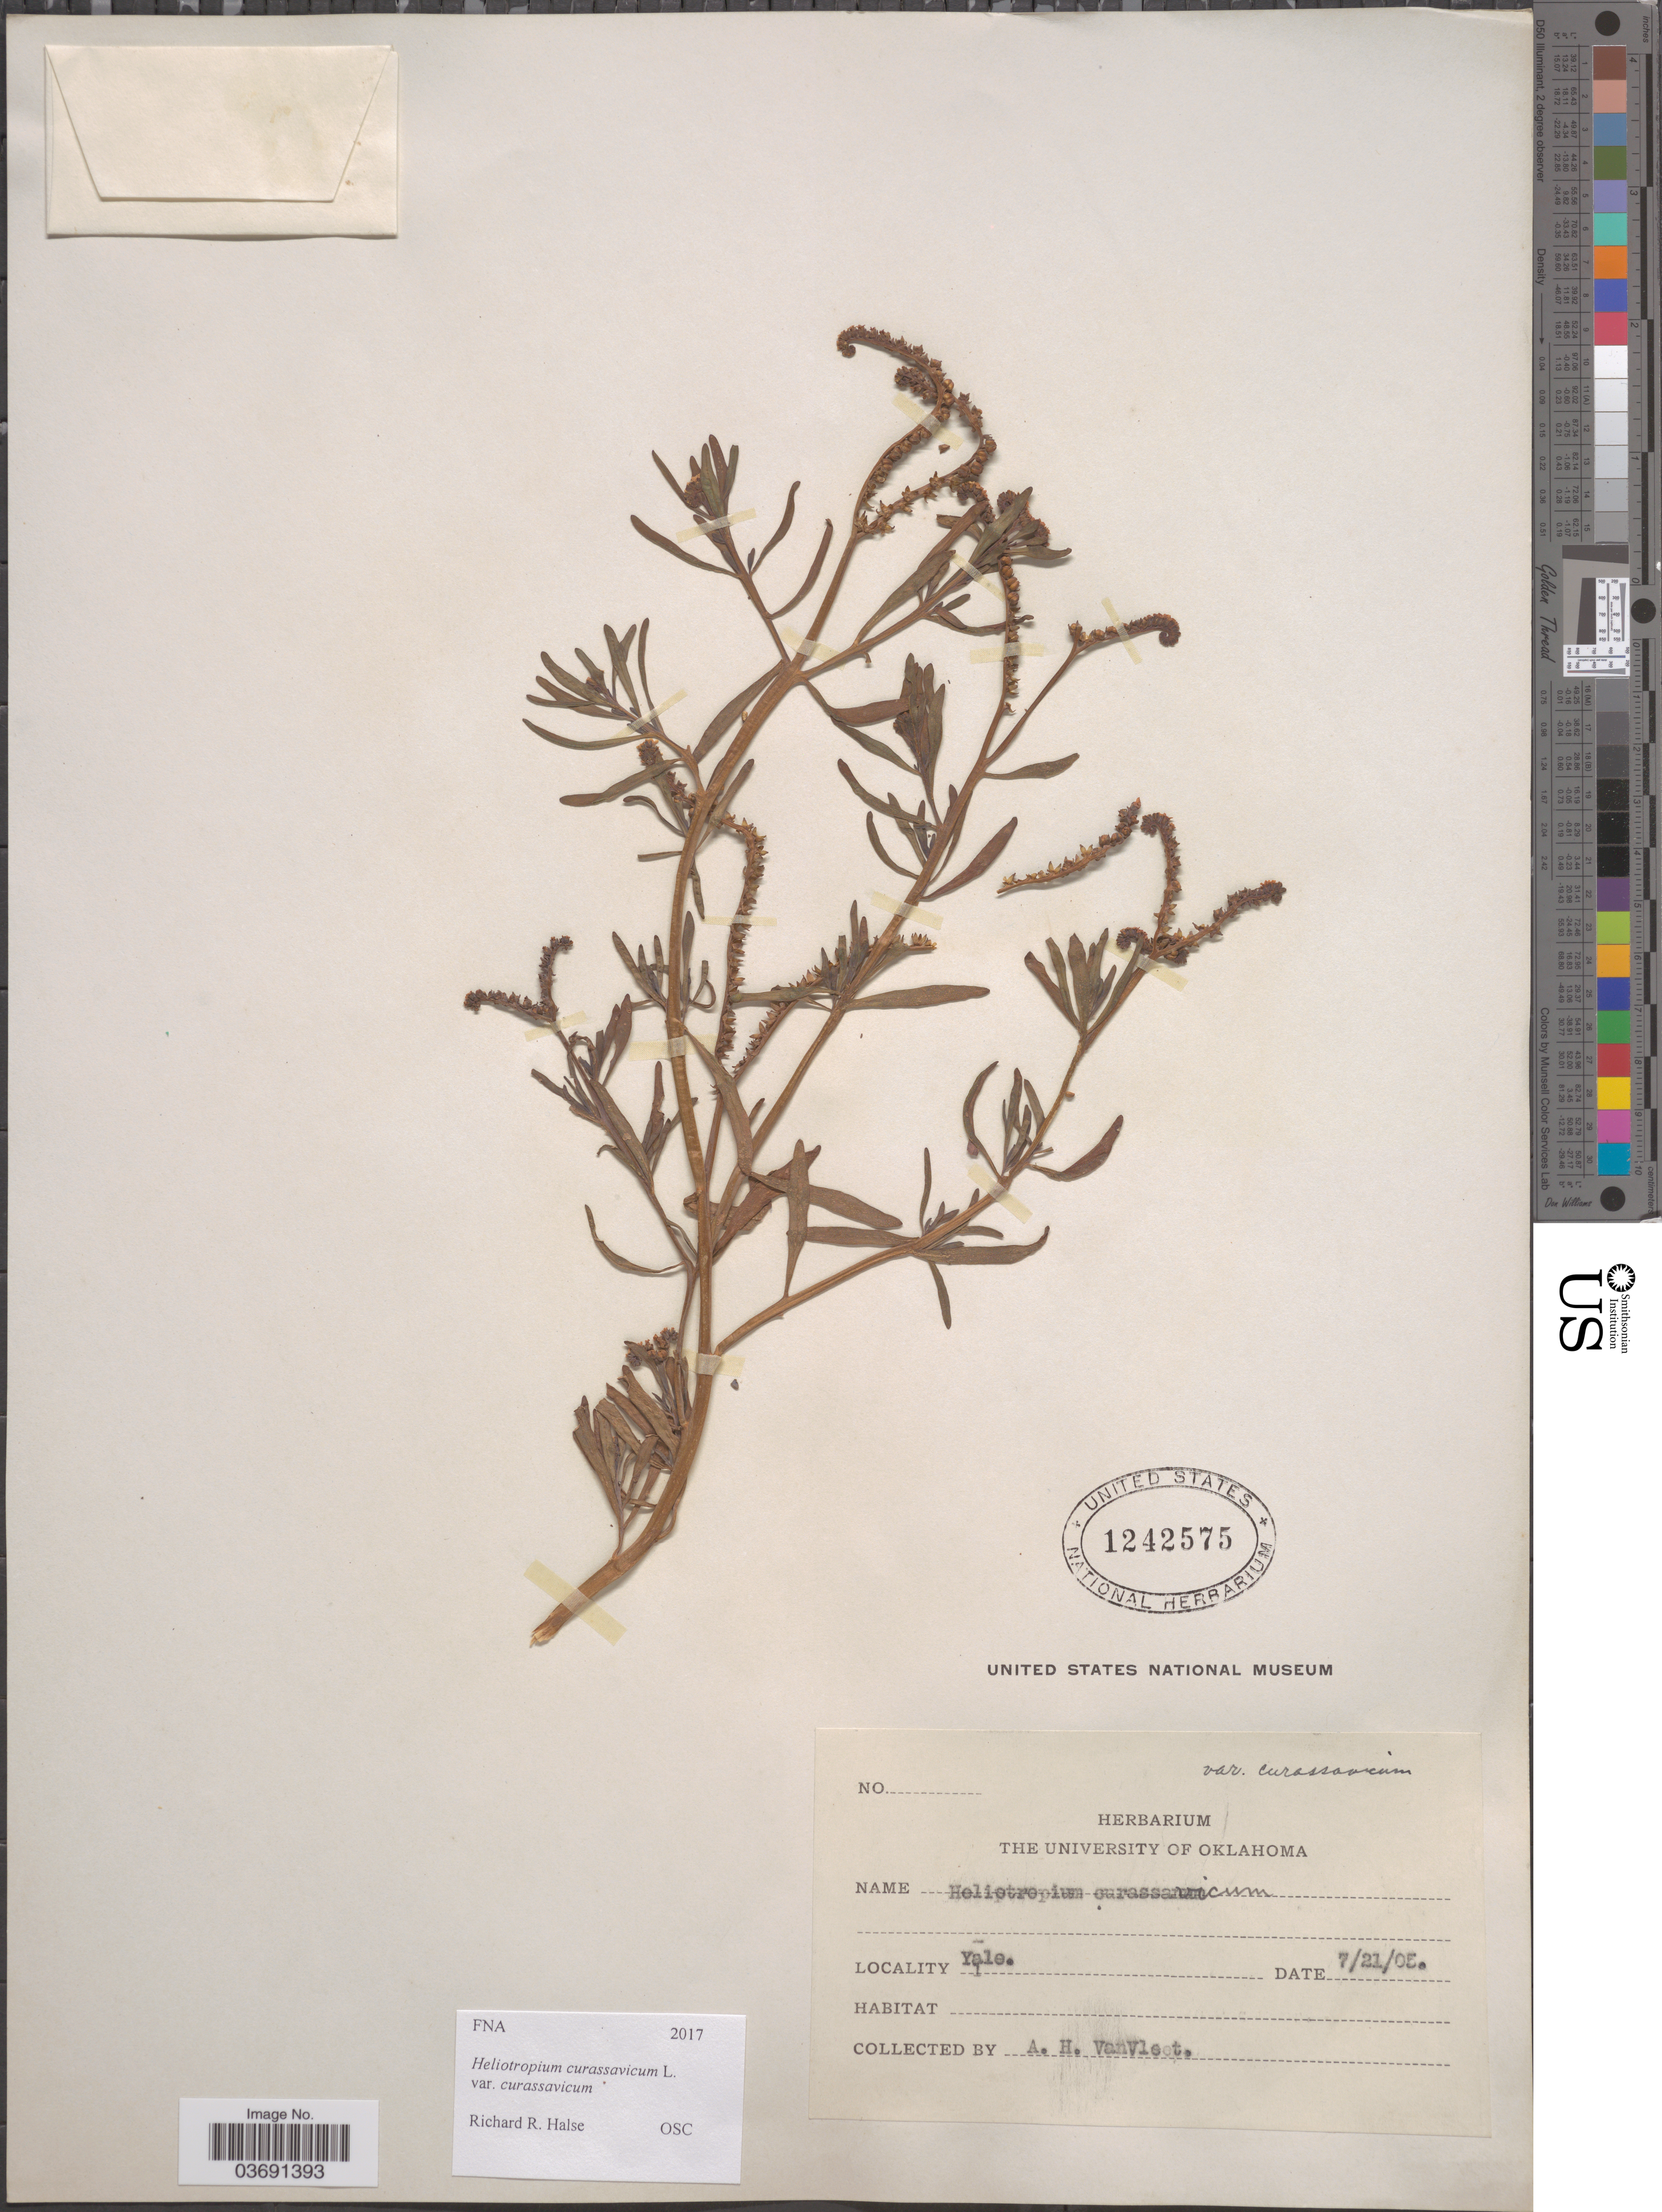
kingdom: Plantae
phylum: Tracheophyta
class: Magnoliopsida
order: Boraginales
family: Heliotropiaceae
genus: Heliotropium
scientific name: Heliotropium curassavicum var. curassavicum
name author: L.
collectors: A. H. Van Vleet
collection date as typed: Transcribed d/m/y: 21/7/5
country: United States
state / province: Oklahoma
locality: Yale.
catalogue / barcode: US 1242575